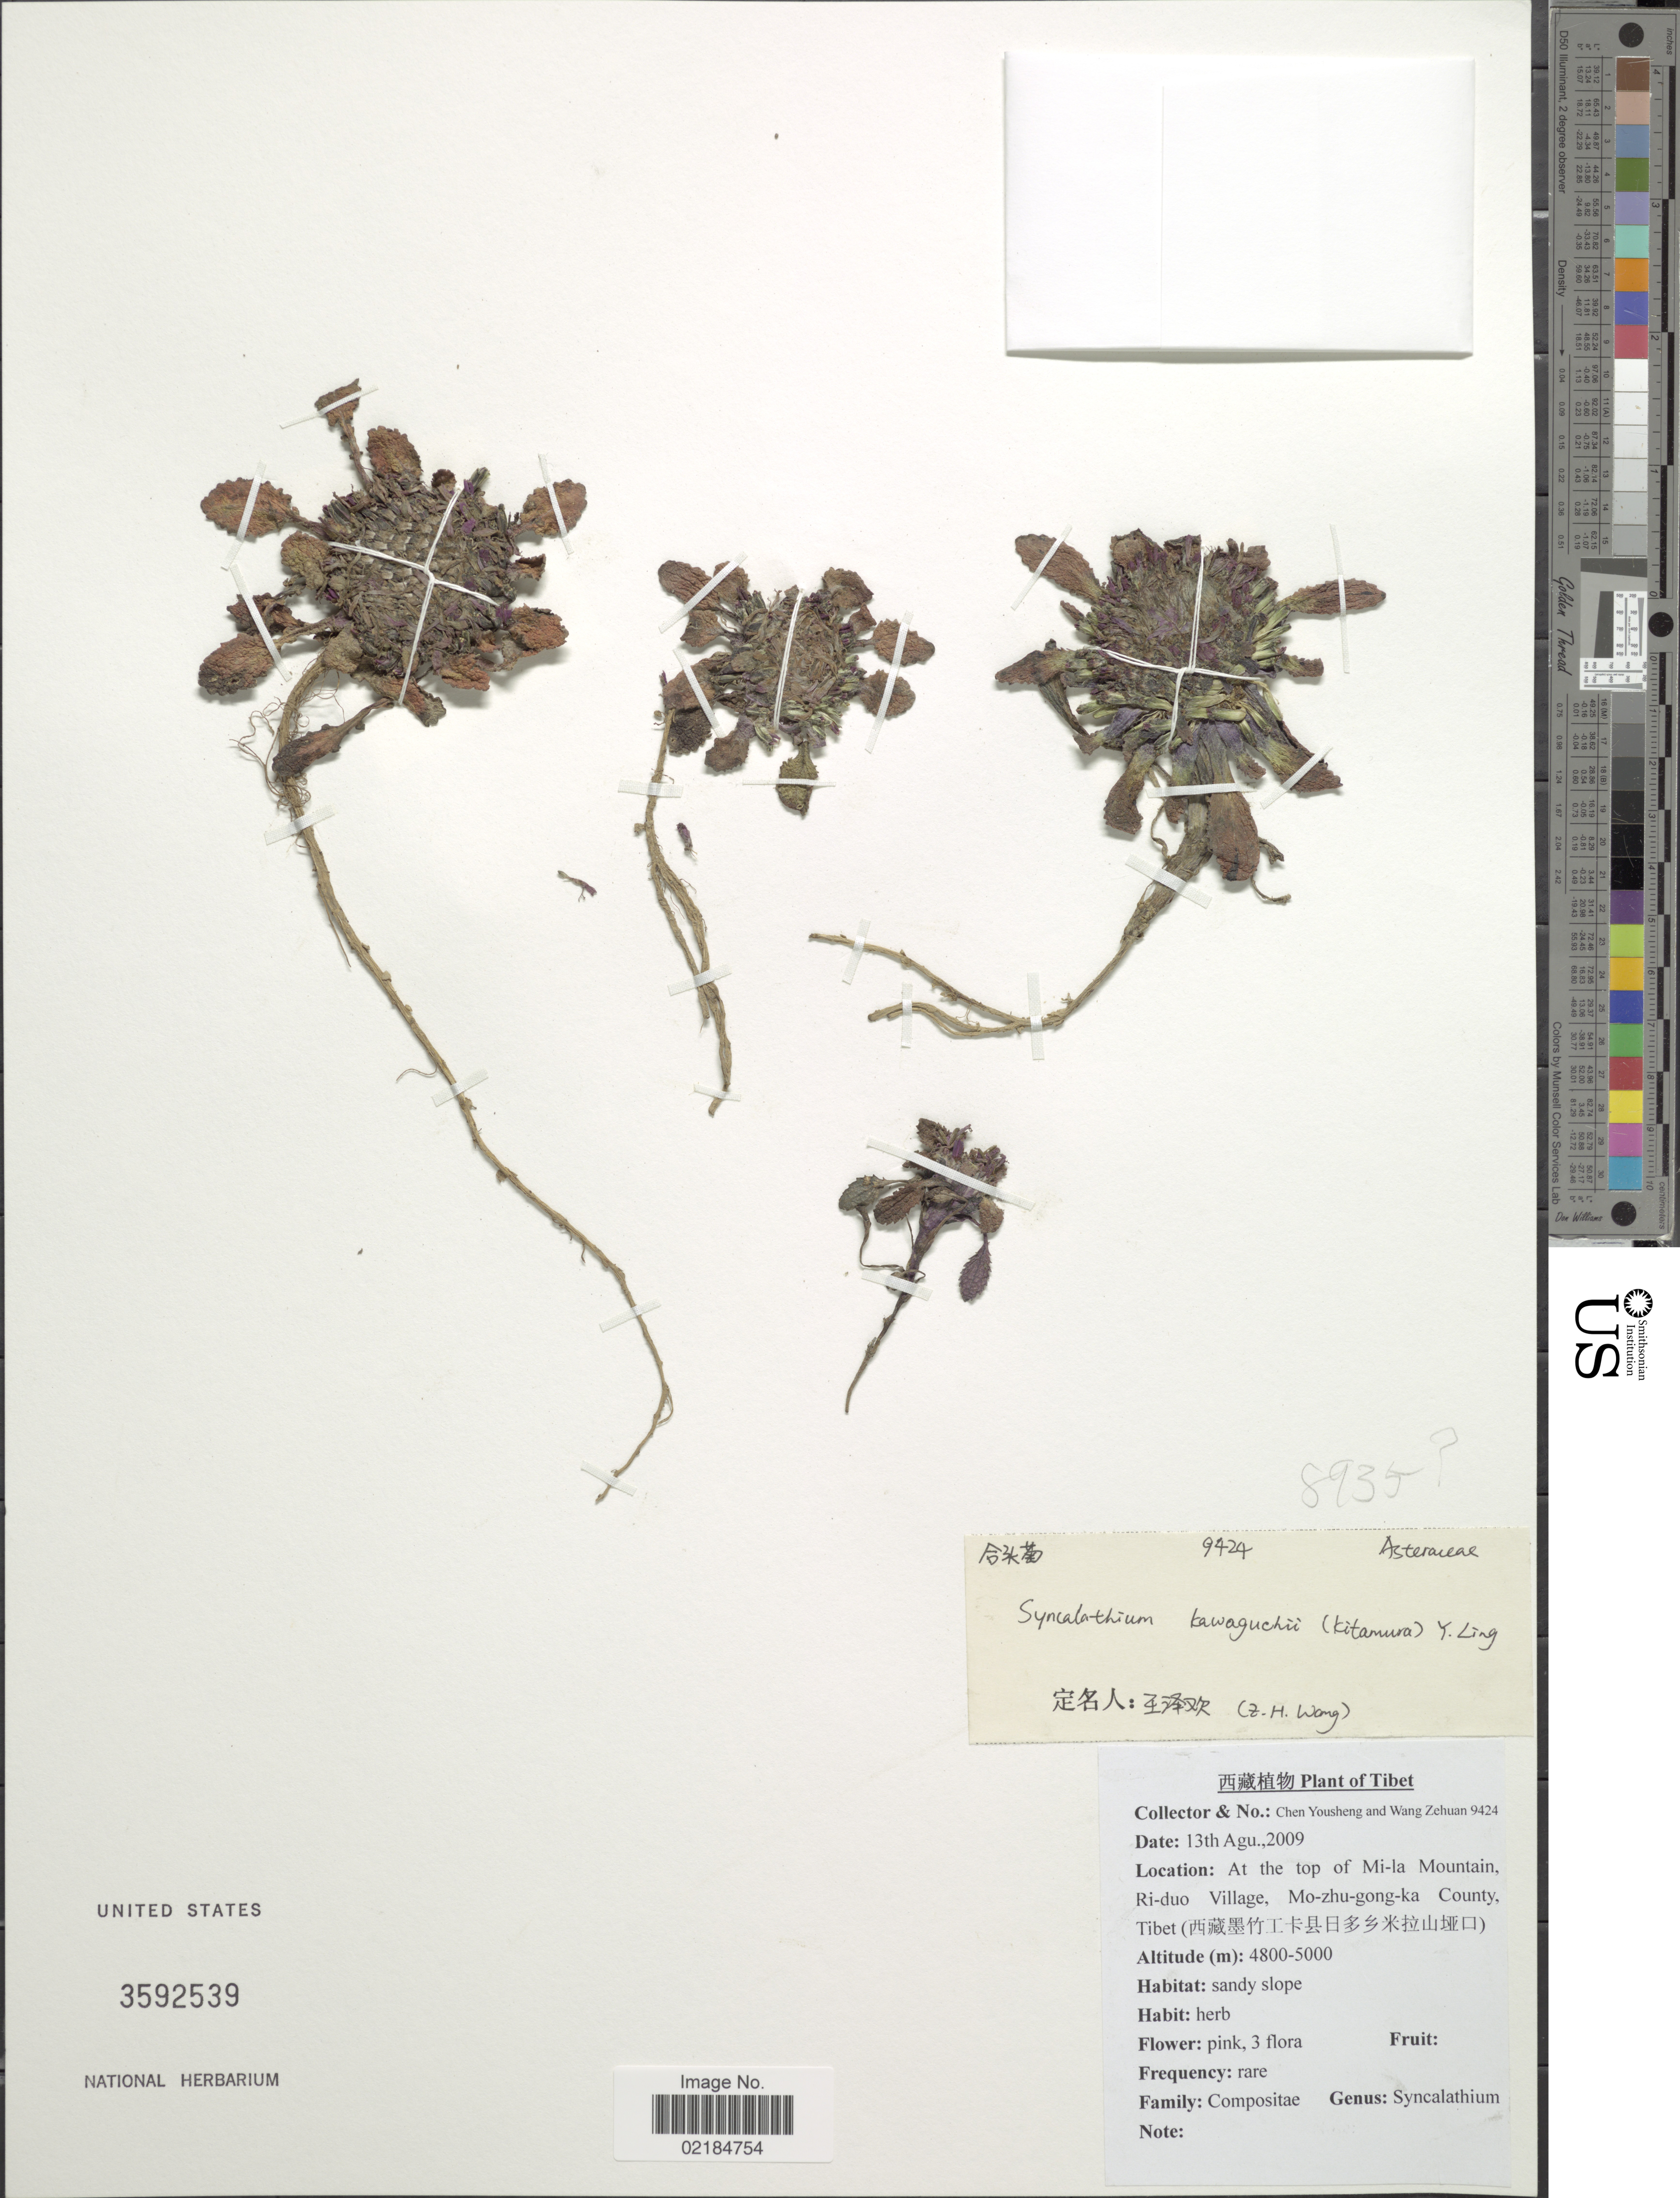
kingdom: Plantae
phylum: Tracheophyta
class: Magnoliopsida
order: Asterales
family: Asteraceae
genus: Syncalathium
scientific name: Syncalathium kawaguchii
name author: (Kitam.) Y. Ling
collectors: C. Yousheng & W. Zehuan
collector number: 9424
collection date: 2009-08-13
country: China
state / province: Xizang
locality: Tibet, At the top of Mi-la Mountain, Ri-duo Villafe, Mo-zhu-gong-ka County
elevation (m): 4800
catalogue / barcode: US 3592539